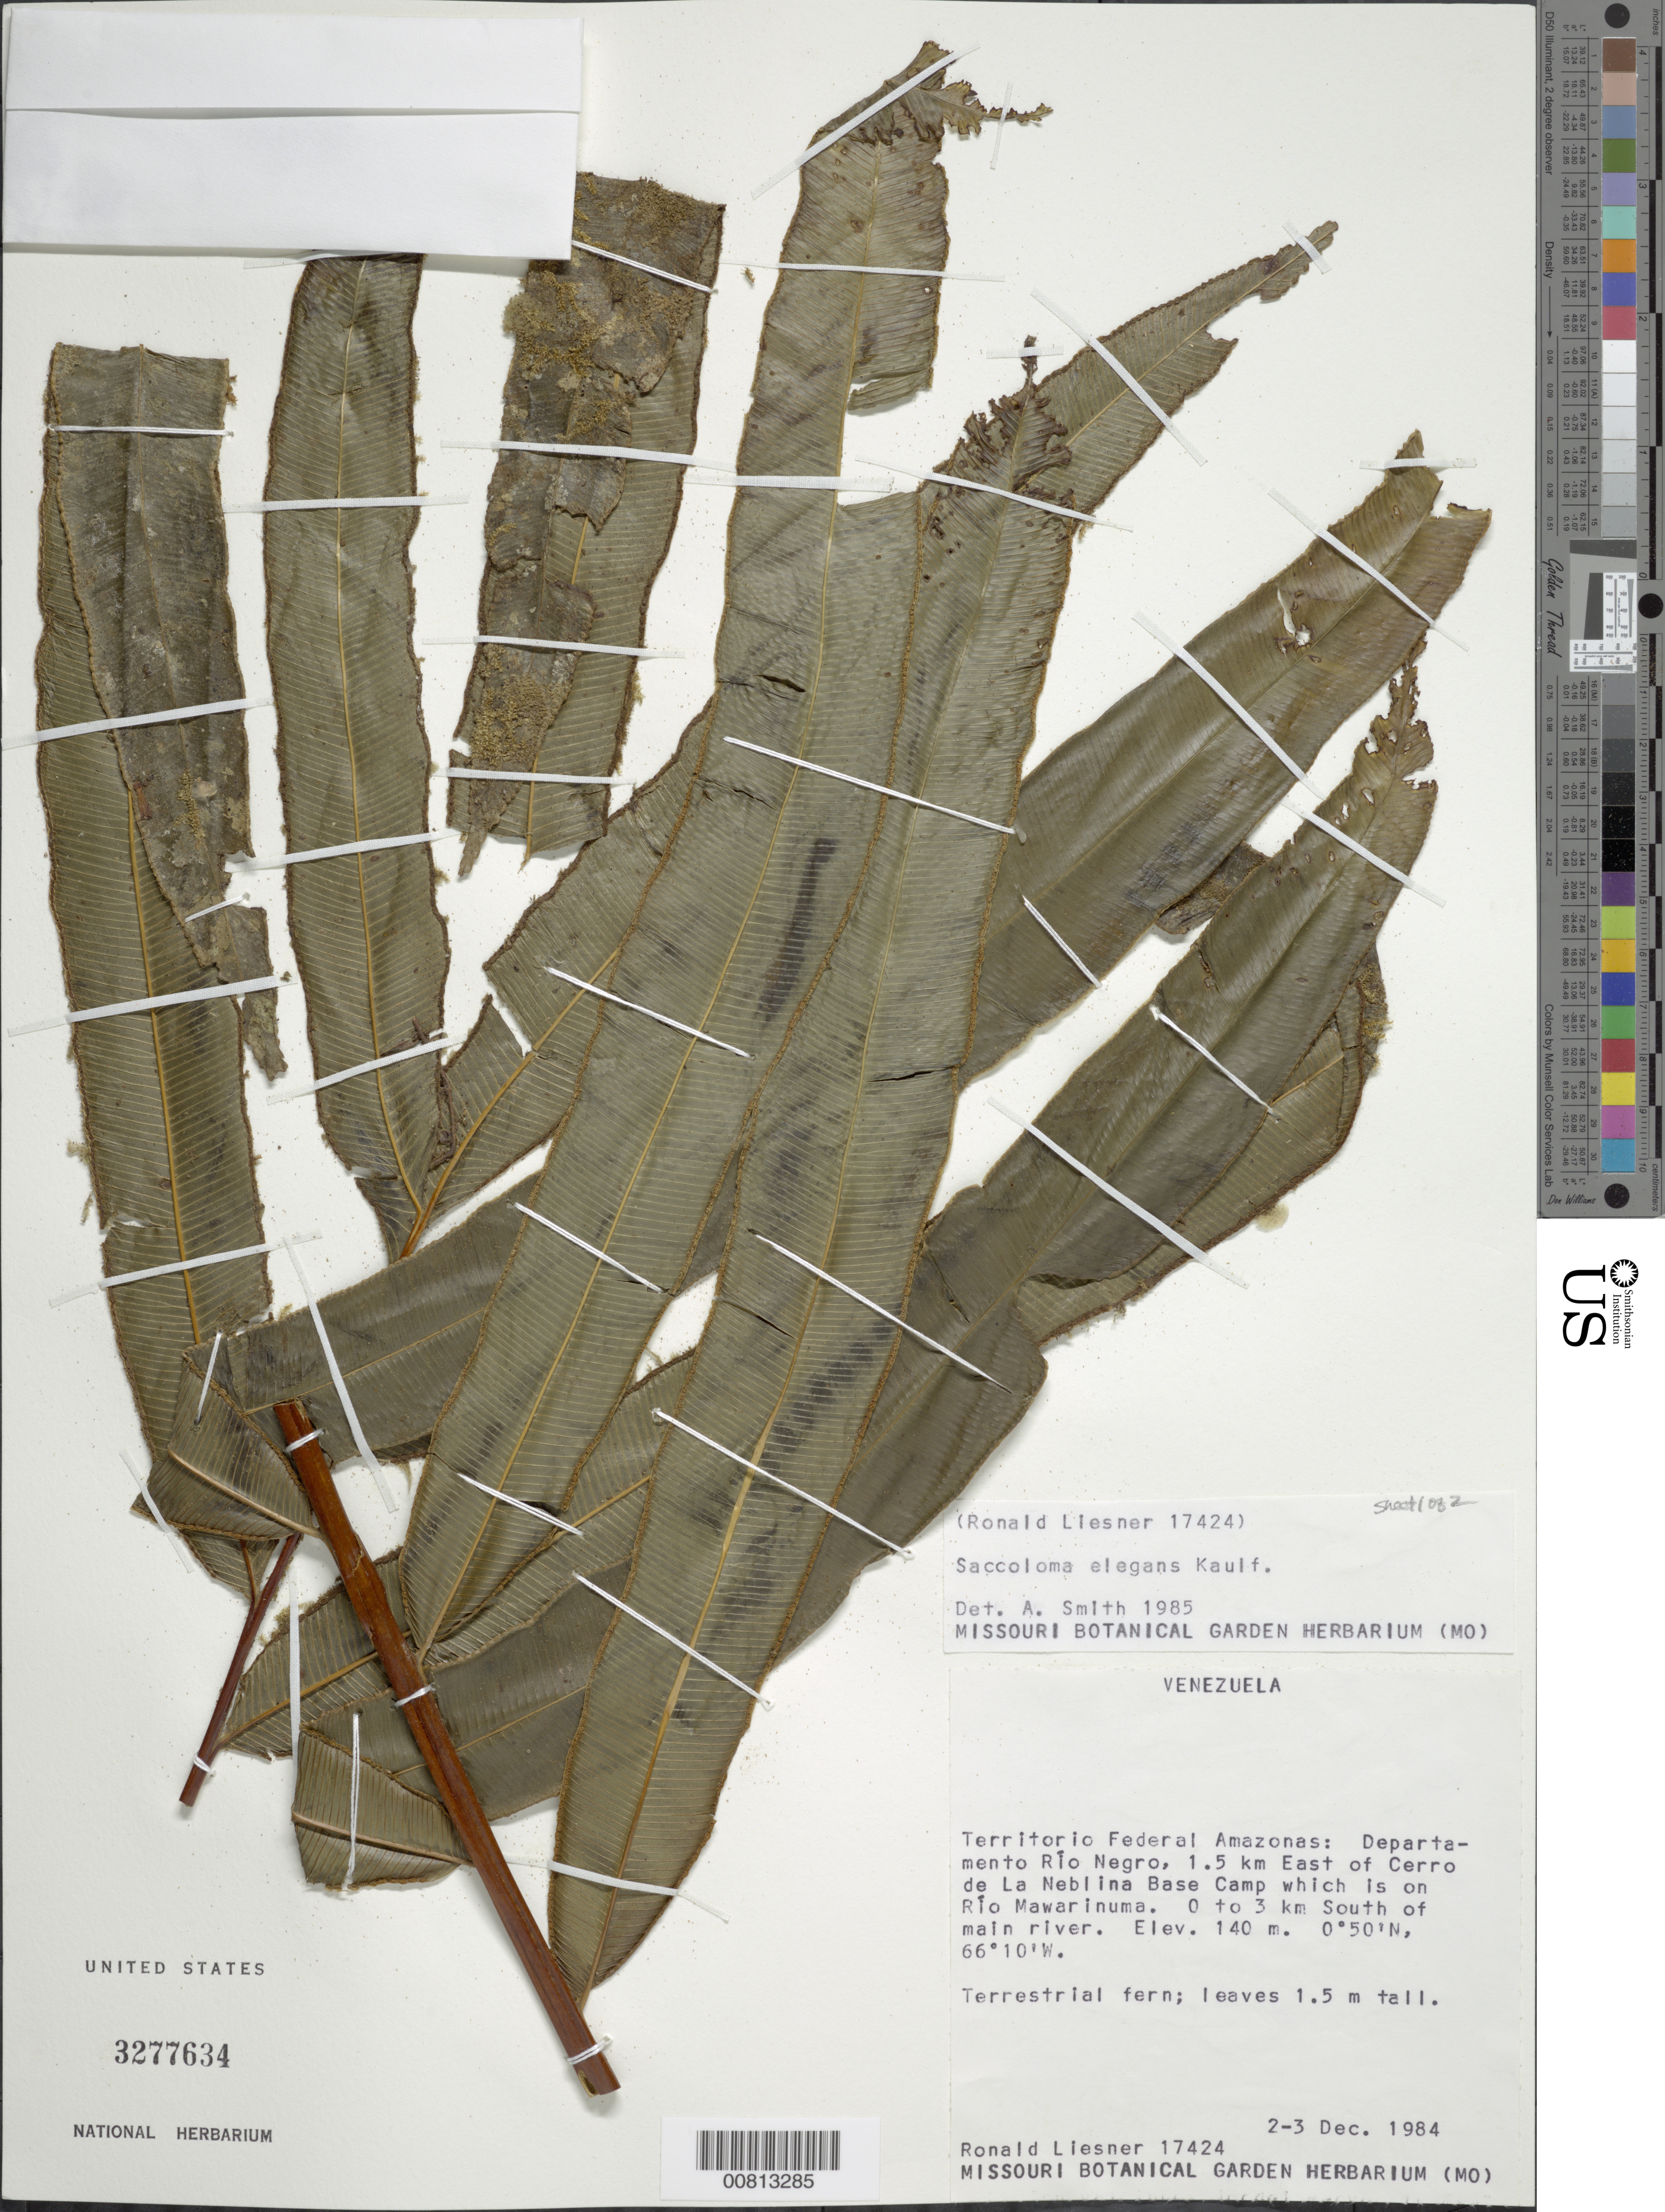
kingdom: Plantae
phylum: Tracheophyta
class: Polypodiopsida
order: Polypodiales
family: Saccolomataceae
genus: Saccoloma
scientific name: Saccoloma elegans subsp. chartaceum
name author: Cremers & K.U. Kramer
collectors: R. L. Liesner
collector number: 17424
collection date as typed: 2-Dec-84 to 3-Dec-84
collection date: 1984-12-02/1984-12-03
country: Venezuela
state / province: Amazonas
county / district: Río Negro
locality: Río Mawarinuma, 1.5 km E of Cerro de La Neblina Base Camp, 0-3 km S of main river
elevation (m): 140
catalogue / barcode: US 3277634